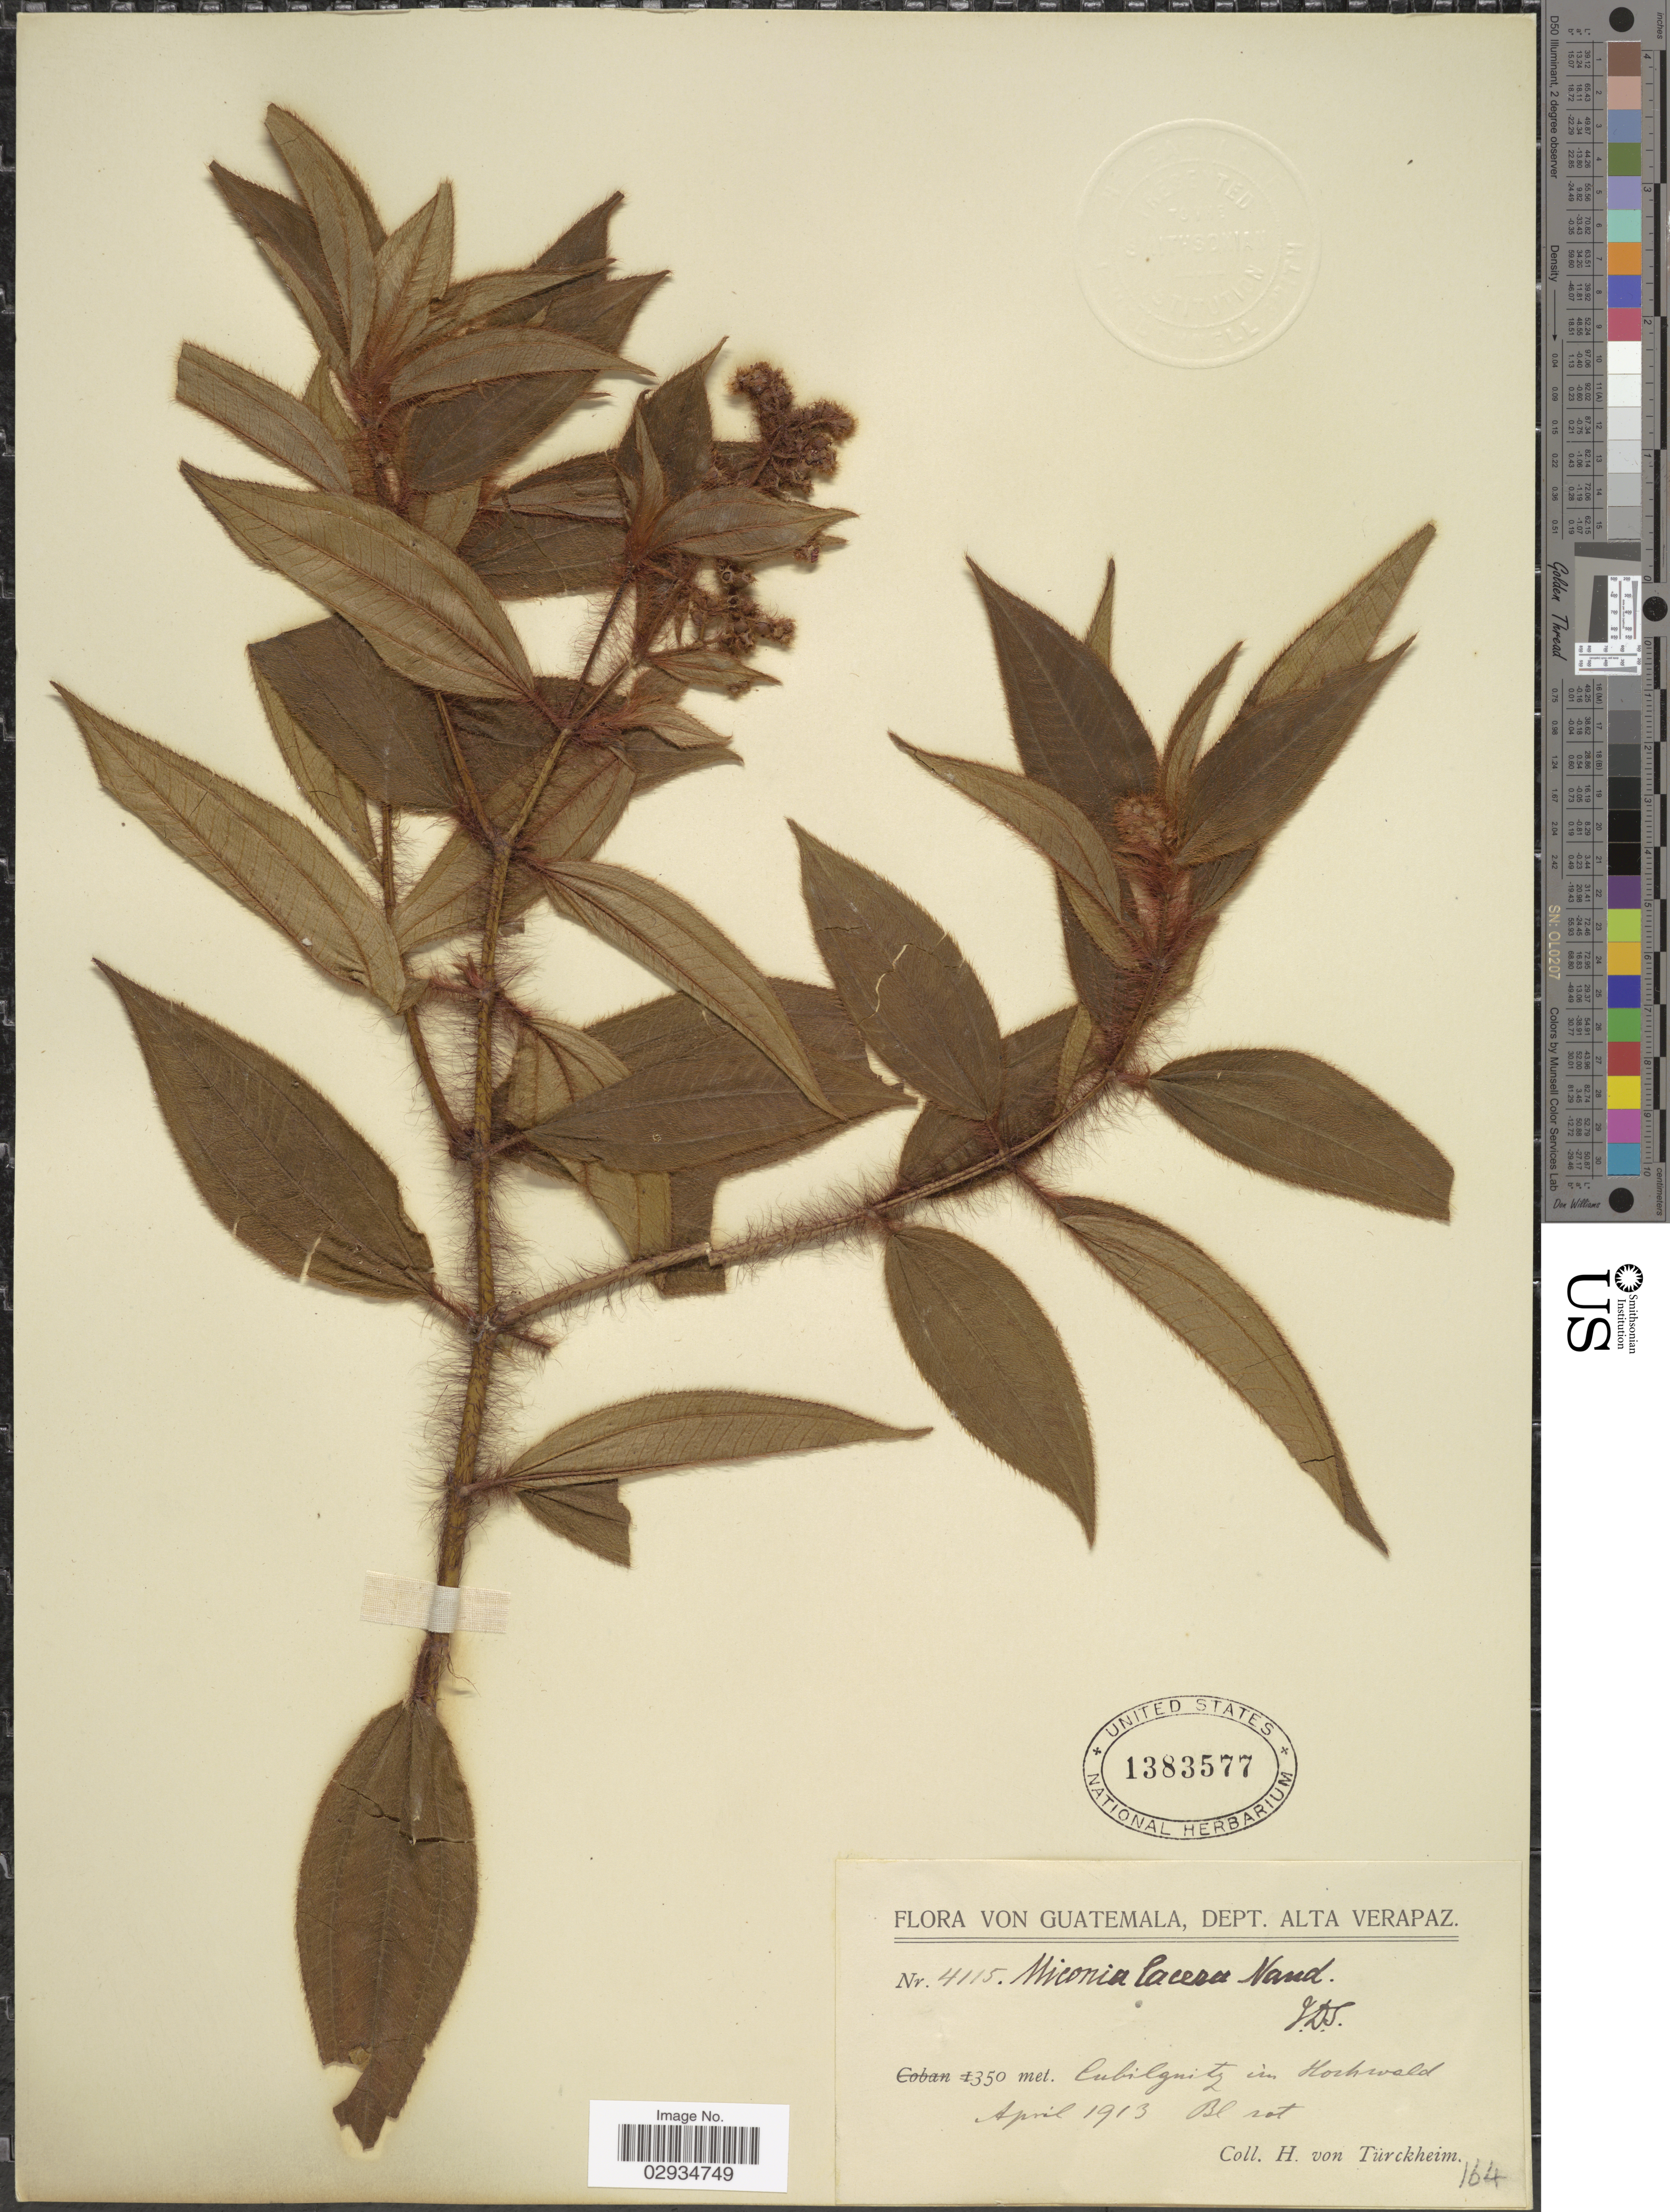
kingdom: Plantae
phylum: Tracheophyta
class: Magnoliopsida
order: Myrtales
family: Melastomataceae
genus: Miconia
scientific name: Miconia lacera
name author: (Bonpl.) Naudin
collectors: H. von Türckheim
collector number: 4115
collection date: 1913-04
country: Guatemala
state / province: Alta Verapaz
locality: Dept. Alta Verapaz. Cubilquitz in Hochwald.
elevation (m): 350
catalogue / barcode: US 1383577